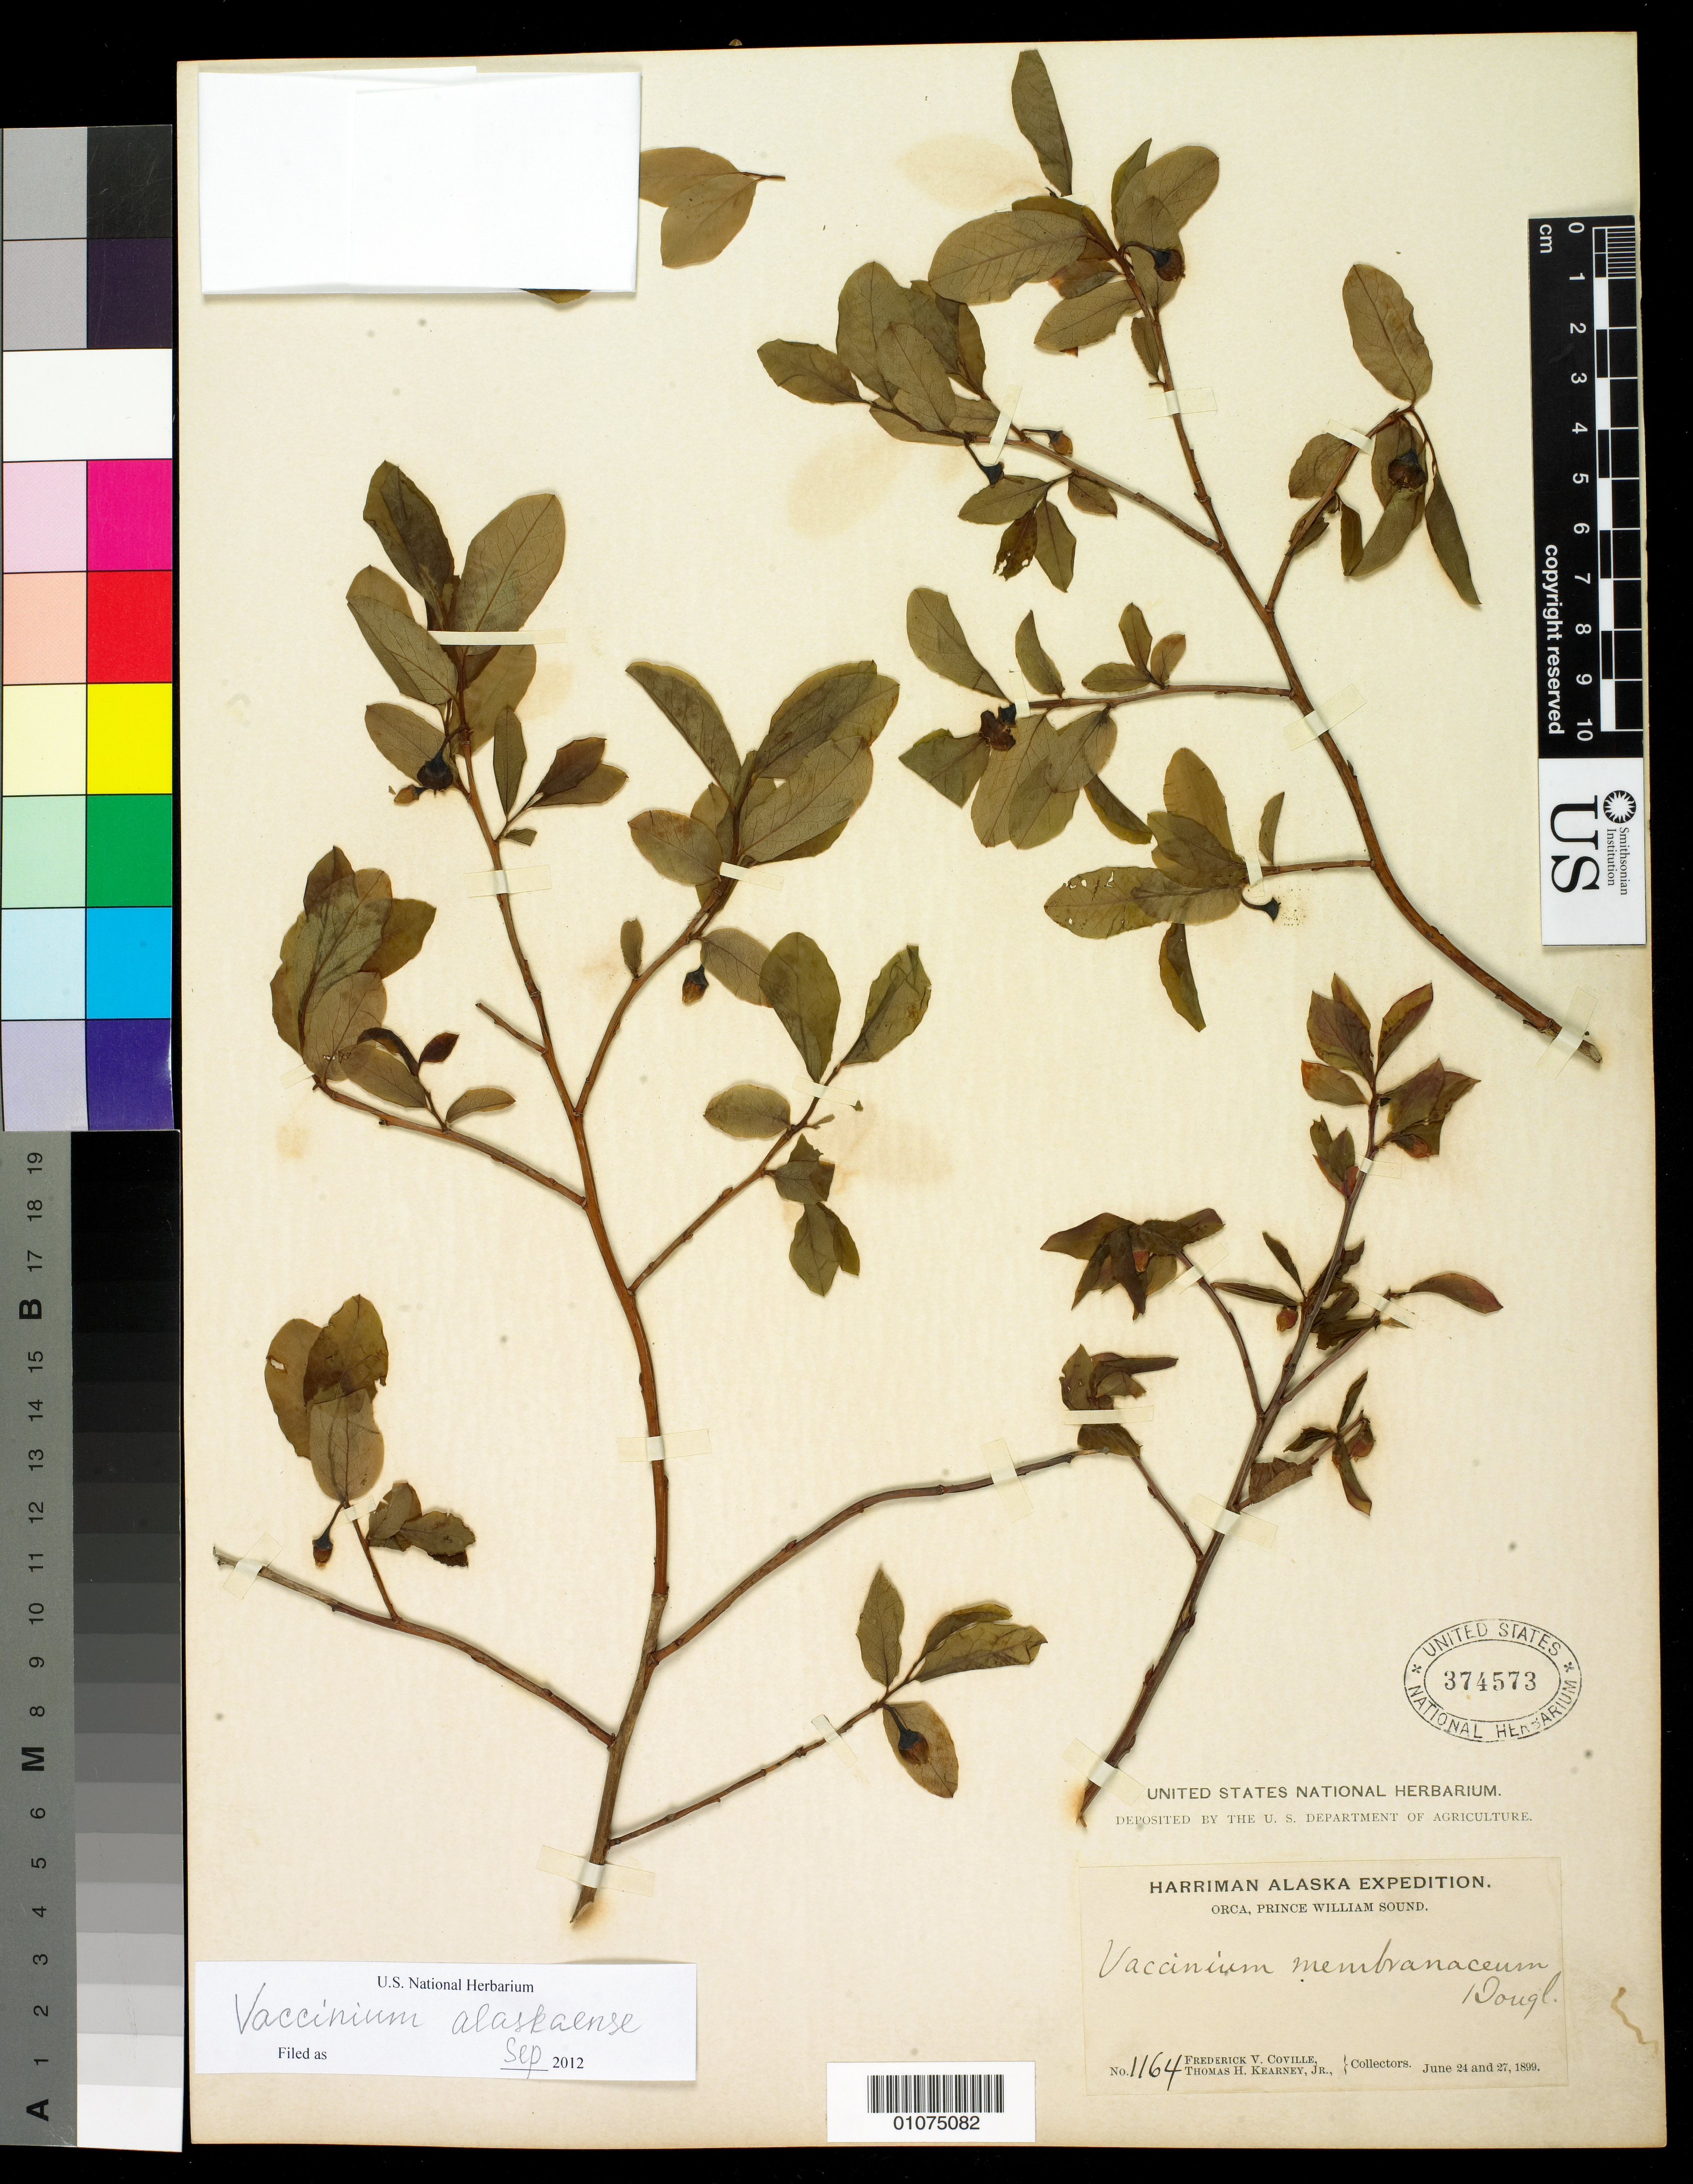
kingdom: Plantae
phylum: Tracheophyta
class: Magnoliopsida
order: Ericales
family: Ericaceae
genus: Vaccinium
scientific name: Vaccinium alaskaense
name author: Howell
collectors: F. V. Coville & T. H. Kearney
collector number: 1164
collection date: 1899-06-24,1899-06-27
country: United States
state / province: Alaska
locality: Orca, Prince William Sound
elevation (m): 549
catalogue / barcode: US 374573